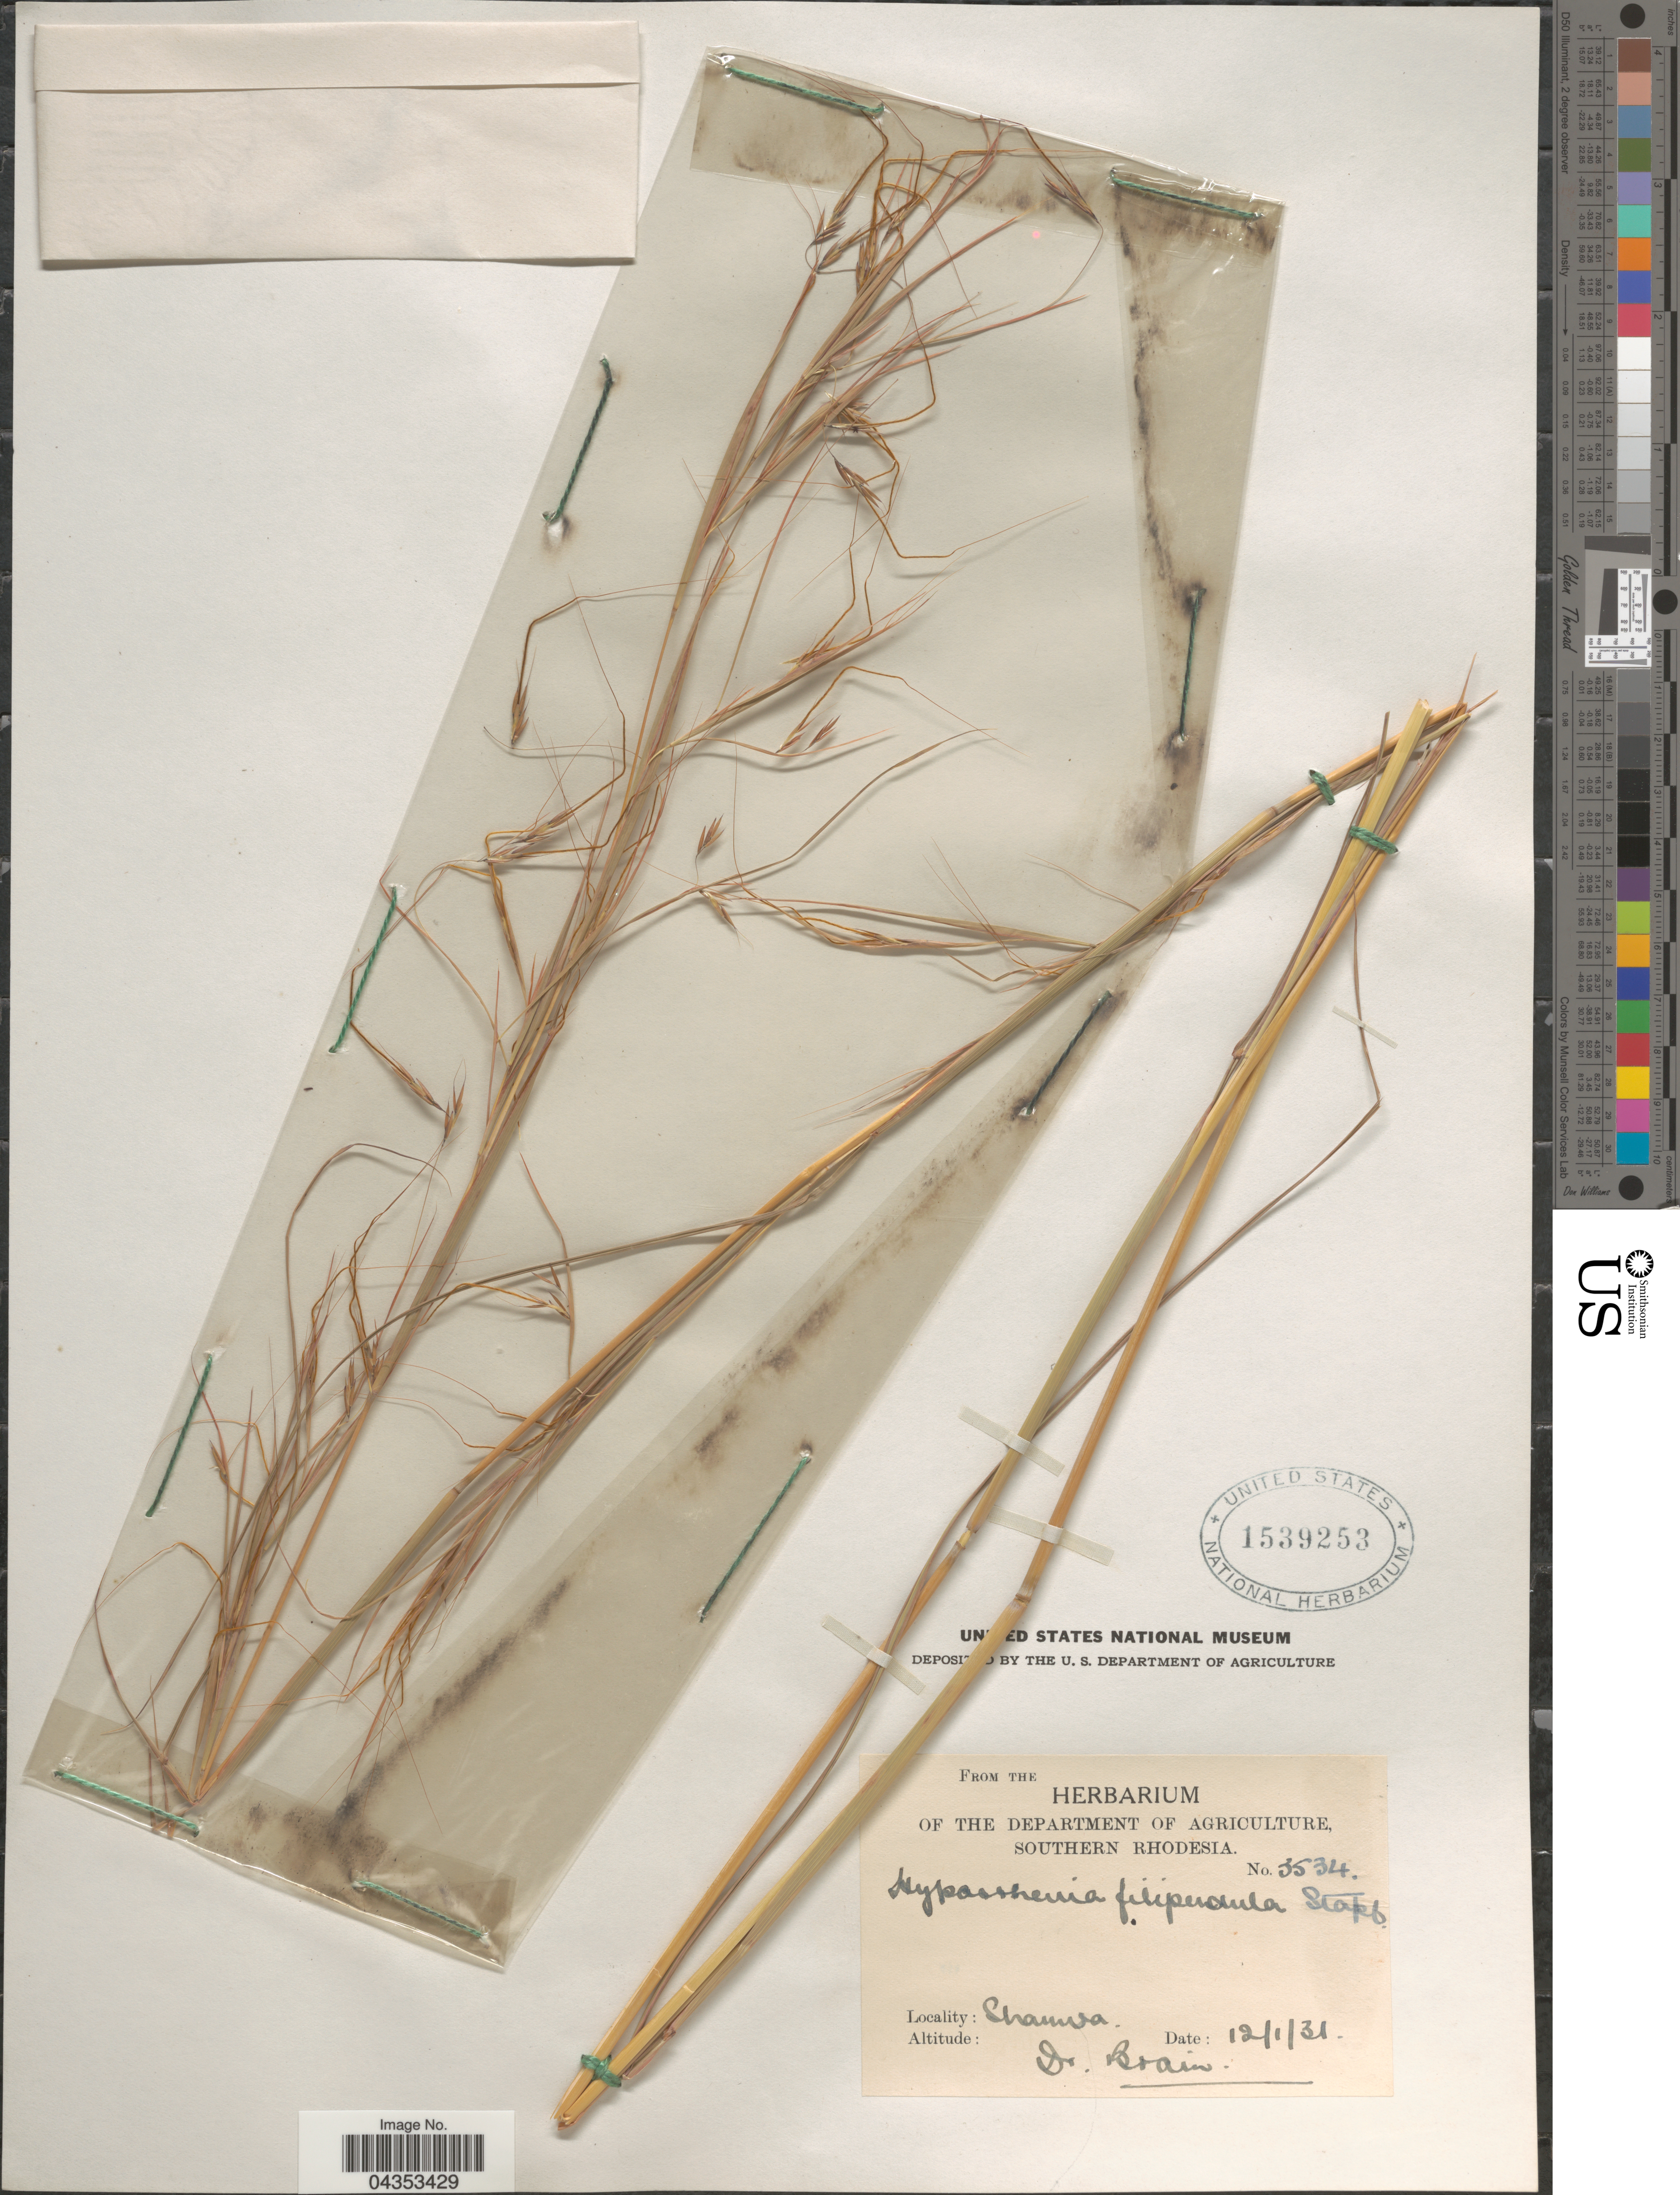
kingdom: Plantae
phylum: Tracheophyta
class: Liliopsida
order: Poales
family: Poaceae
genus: Hyparrhenia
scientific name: Hyparrhenia filipendula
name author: (Hochr.) Stapf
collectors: Brain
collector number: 3534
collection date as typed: Transcribed d/m/y: 12/1/31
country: Zimbabwe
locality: Southern Rhodesia. Shamva.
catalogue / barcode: US 1539253